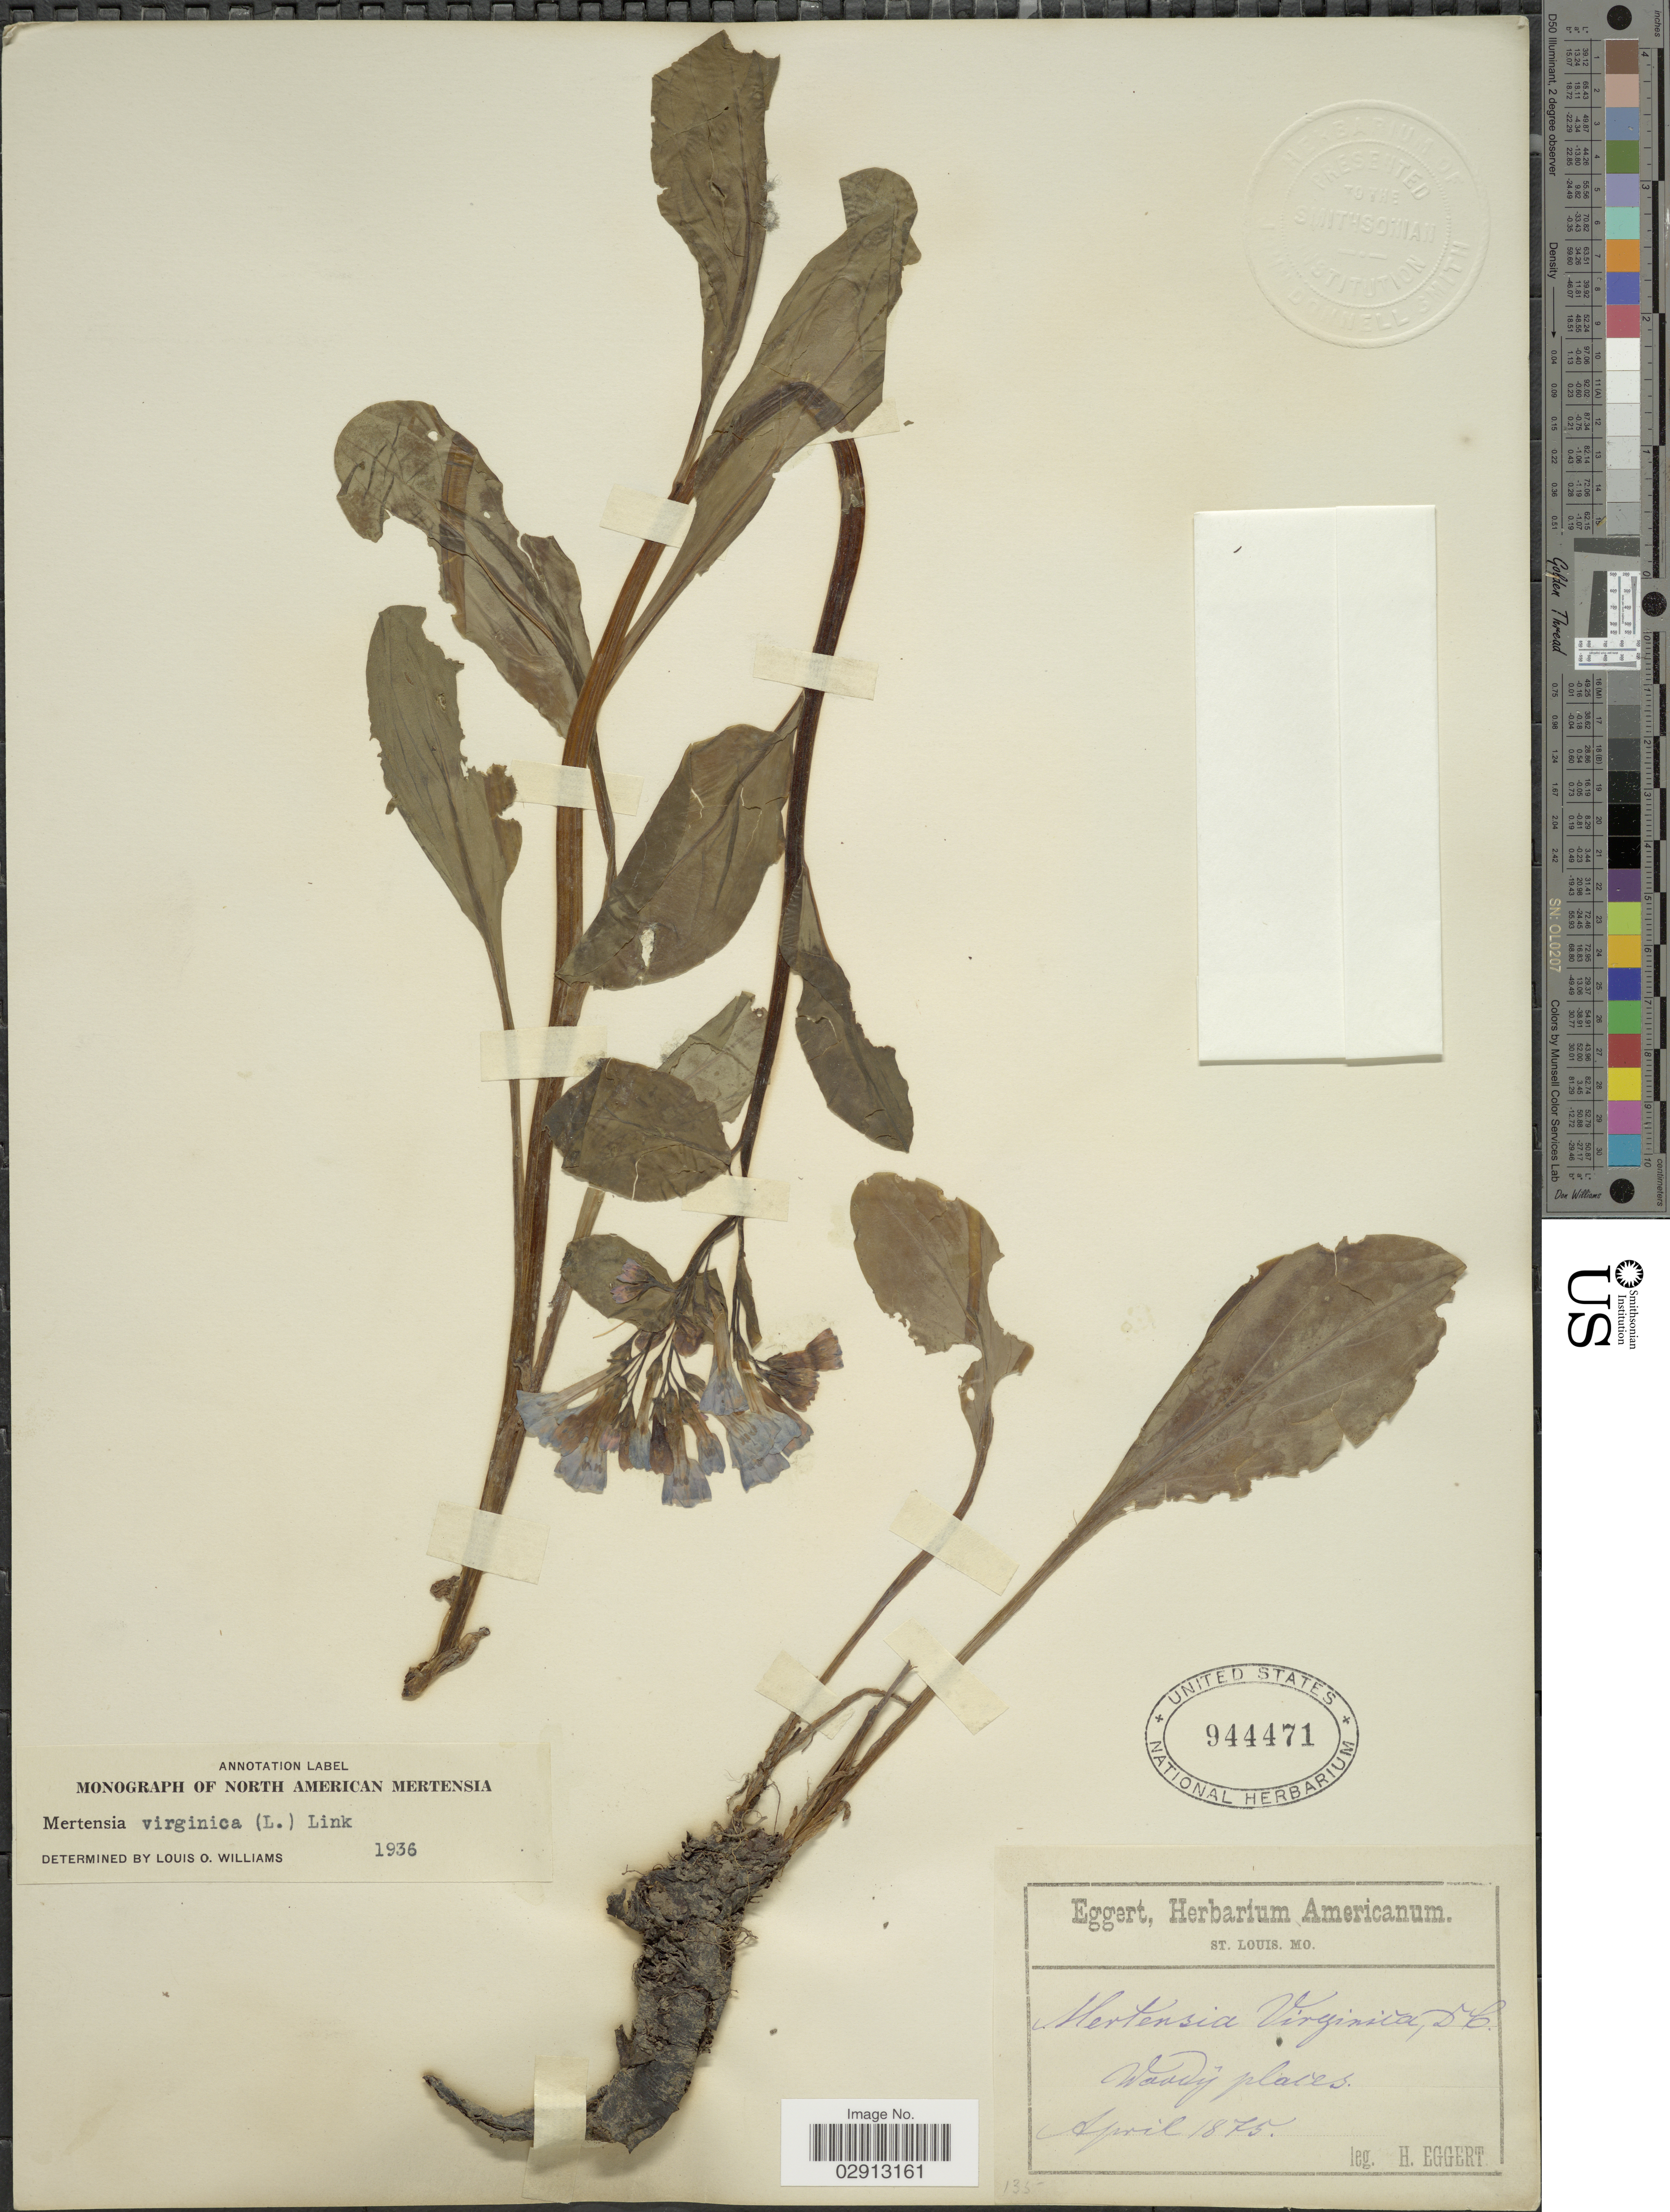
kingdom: Plantae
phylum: Tracheophyta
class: Magnoliopsida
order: Boraginales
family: Boraginaceae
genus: Mertensia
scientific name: Mertensia virginica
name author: (L.) Pers. ex Link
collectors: H. Eggert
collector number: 135?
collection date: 1875-04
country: United States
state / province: Missouri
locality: Woody places.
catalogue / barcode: US 944471